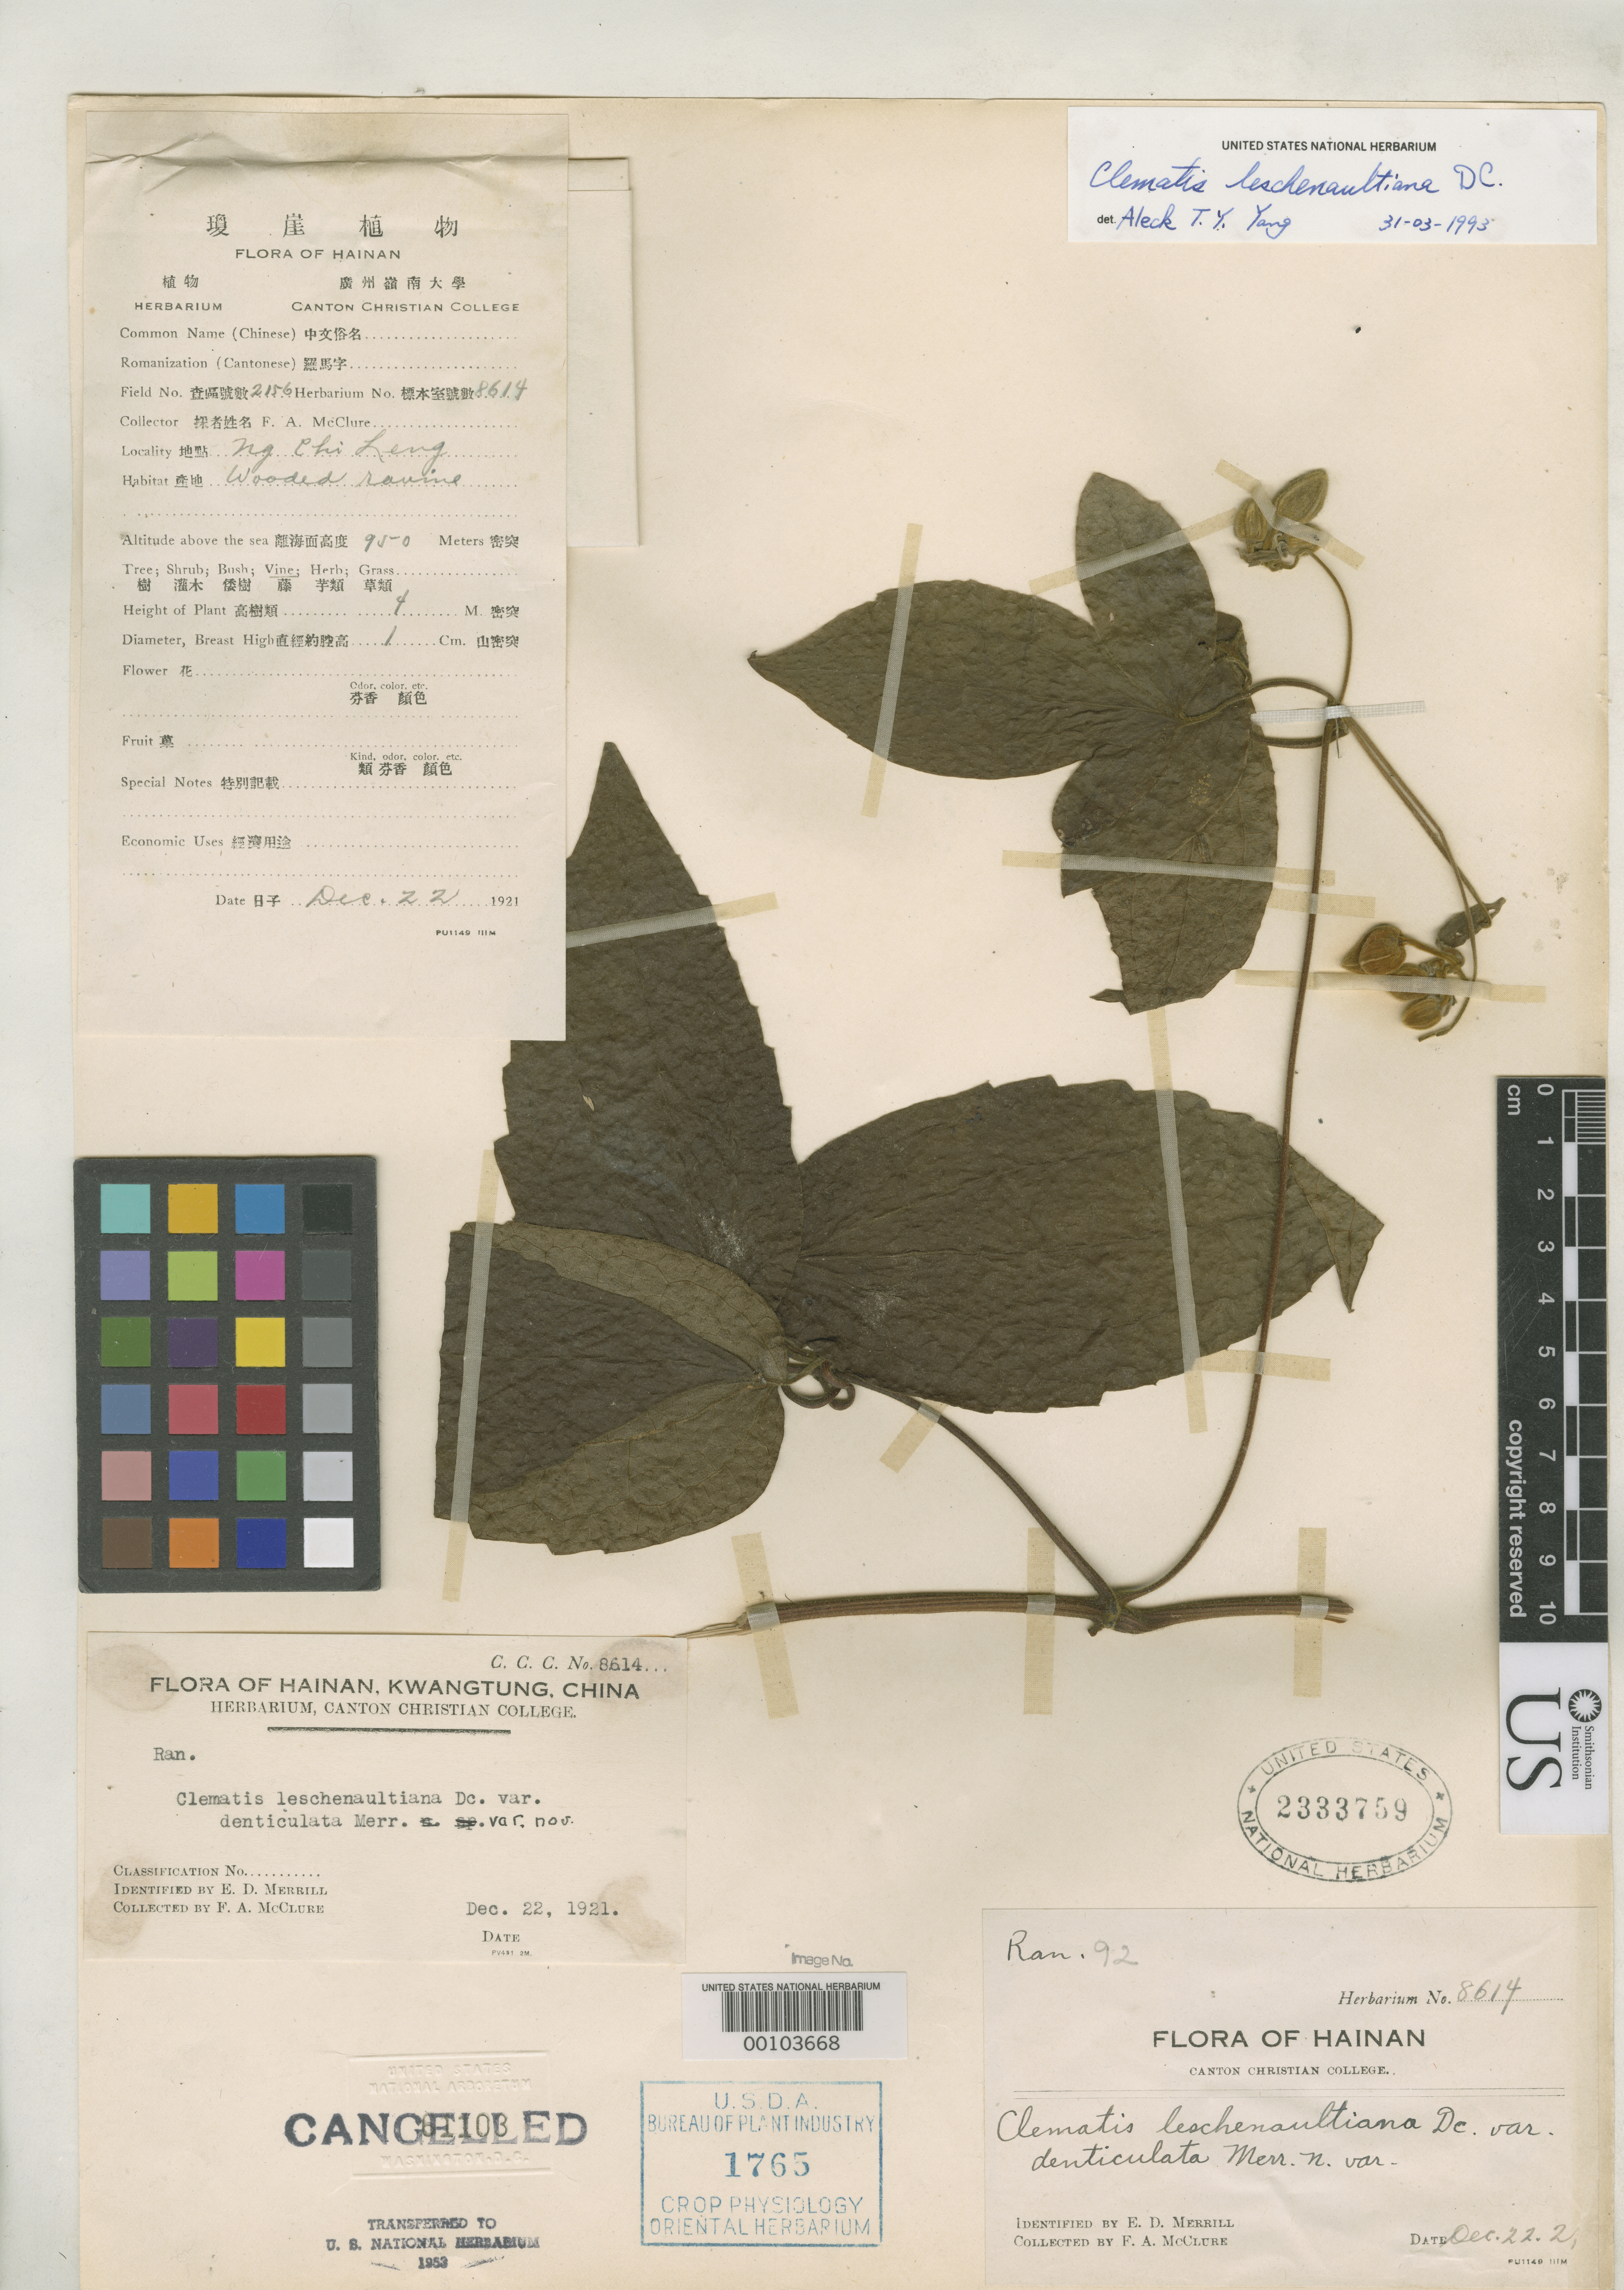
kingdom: Plantae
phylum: Tracheophyta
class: Magnoliopsida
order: Ranunculales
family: Ranunculaceae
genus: Clematis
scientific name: Clematis leschenaultiana var. denticulata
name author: Merr.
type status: Isotype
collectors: F. A. McClure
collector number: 8614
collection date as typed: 22 Dec 1921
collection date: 1921-12-22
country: China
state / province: Hainan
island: Hainan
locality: Ng. Chi Leng.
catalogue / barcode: US 2333759